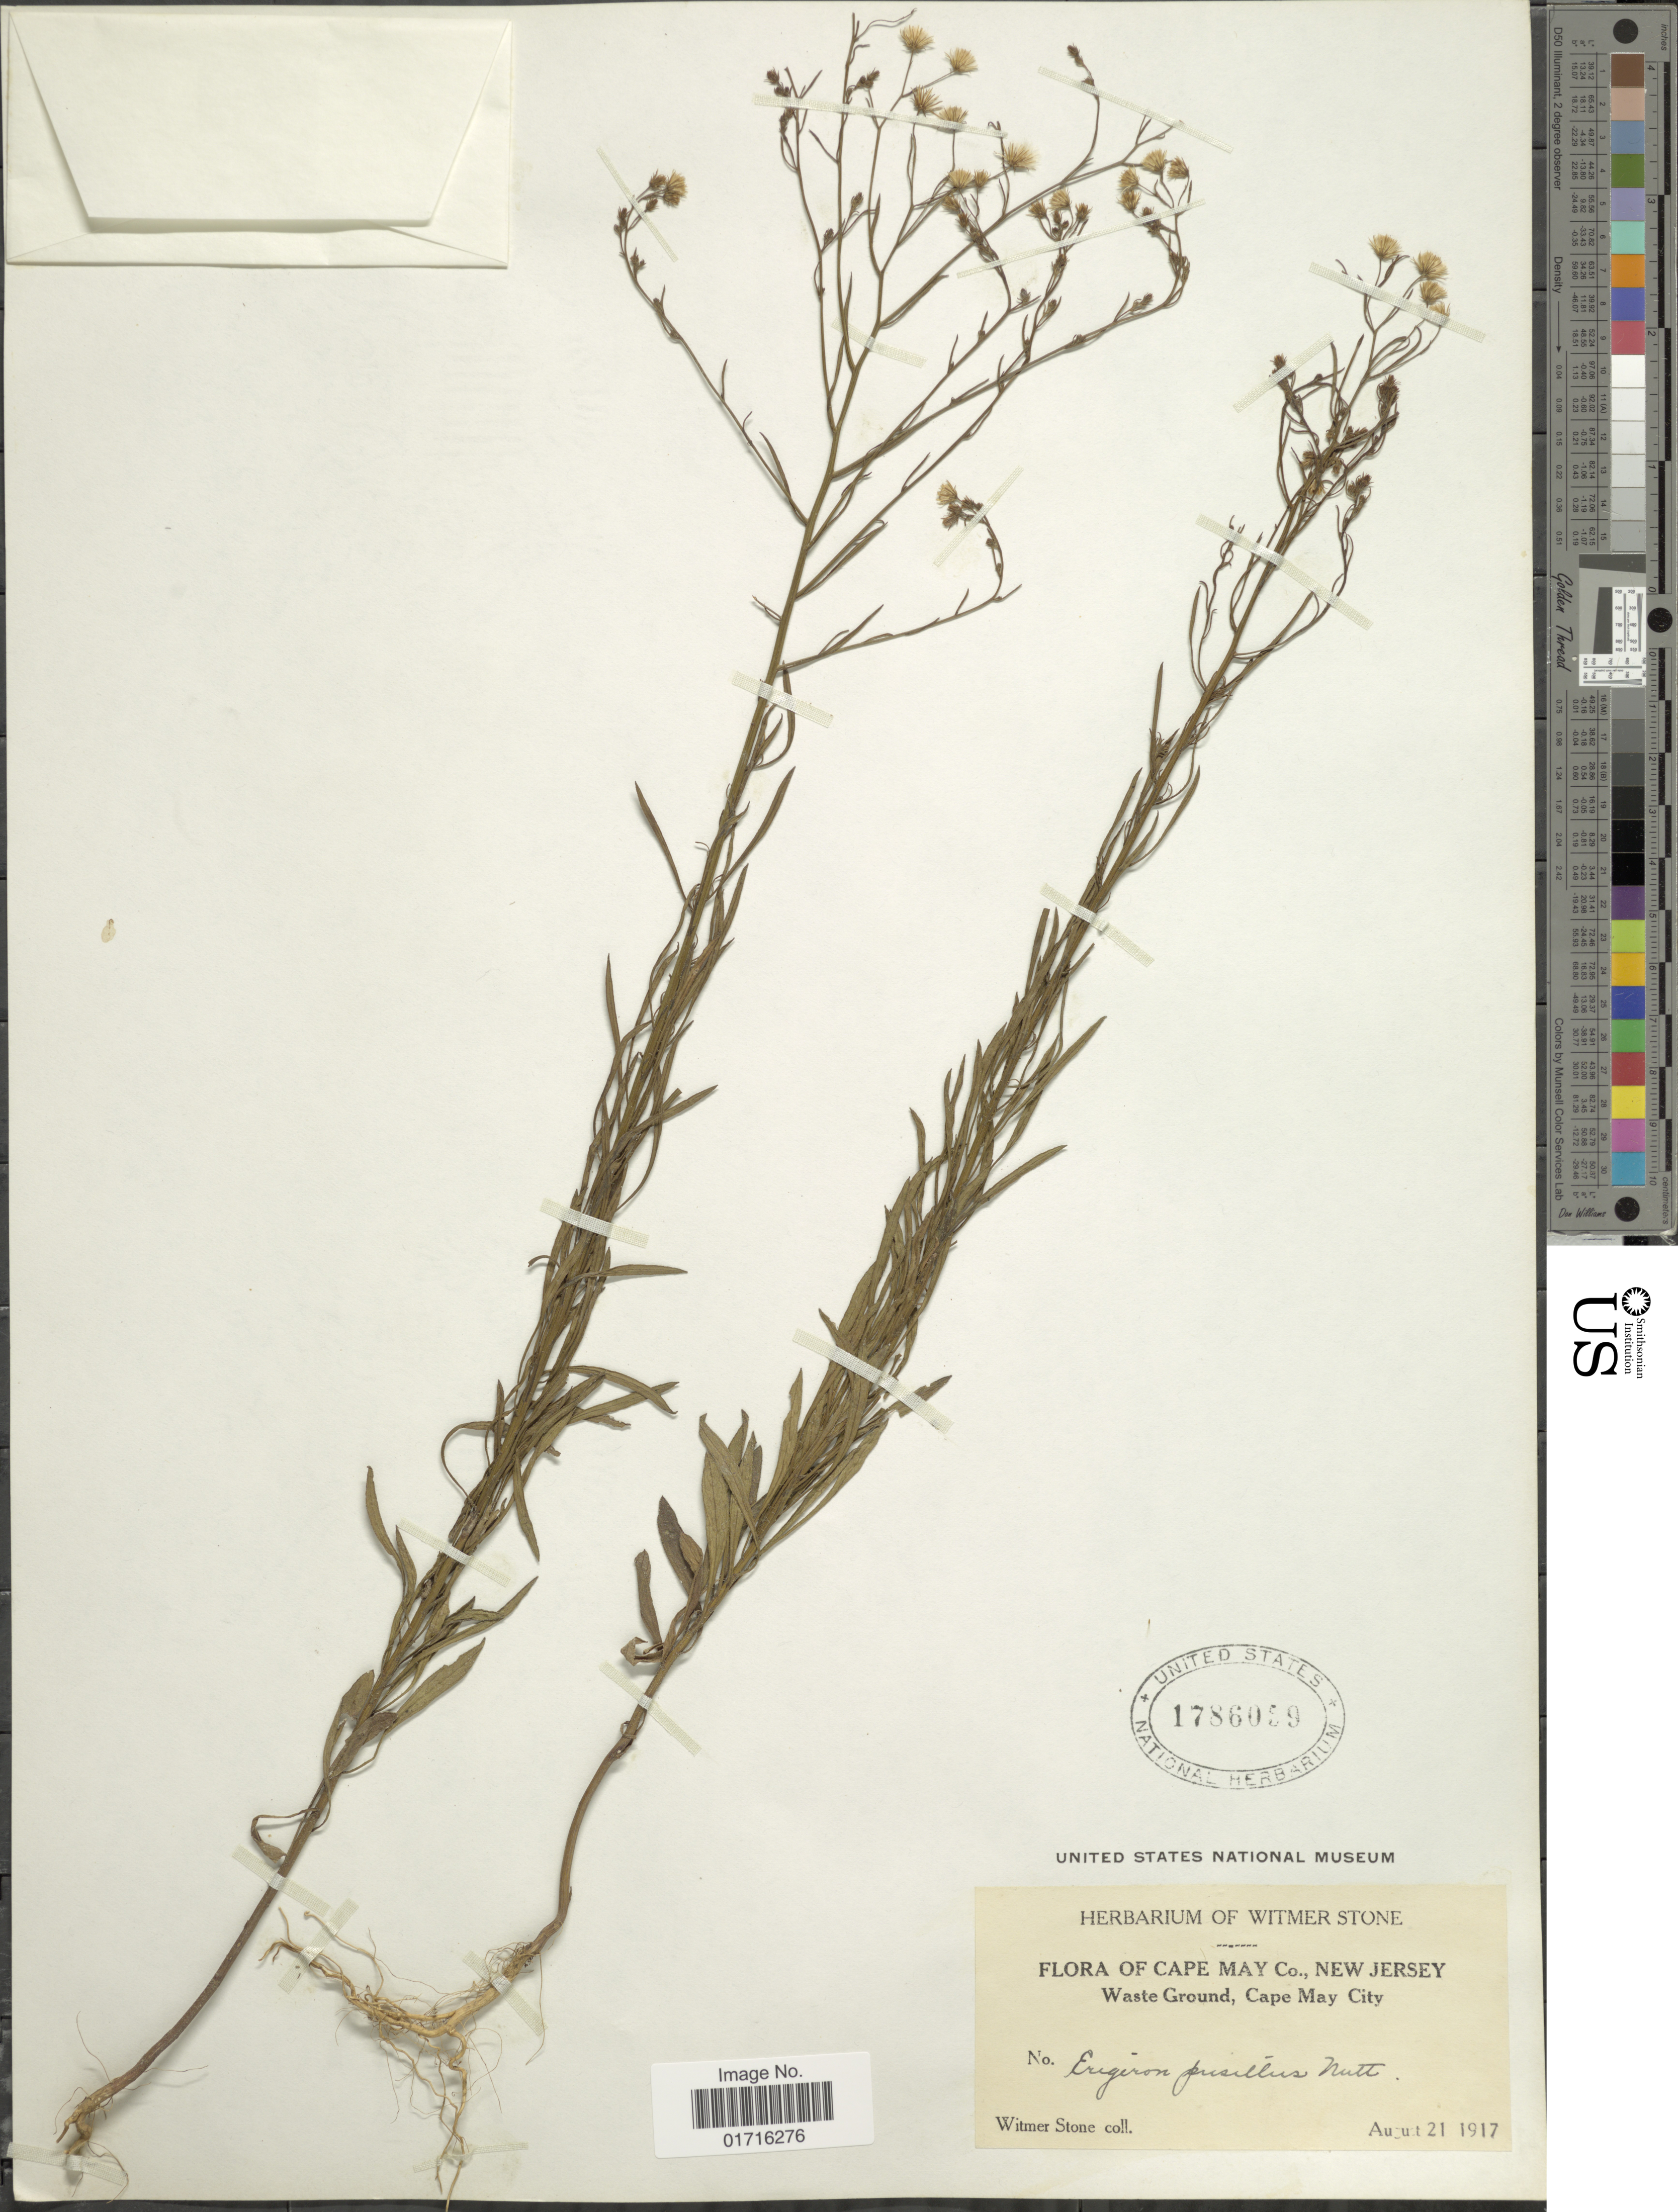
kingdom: Plantae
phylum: Tracheophyta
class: Magnoliopsida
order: Asterales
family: Asteraceae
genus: Conyza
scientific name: Conyza pusilla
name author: Houtt.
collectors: W. Stone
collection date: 1917-08-21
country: United States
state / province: New Jersey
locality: Cape May Co., Waste Ground, Cape May City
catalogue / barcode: US 1786089